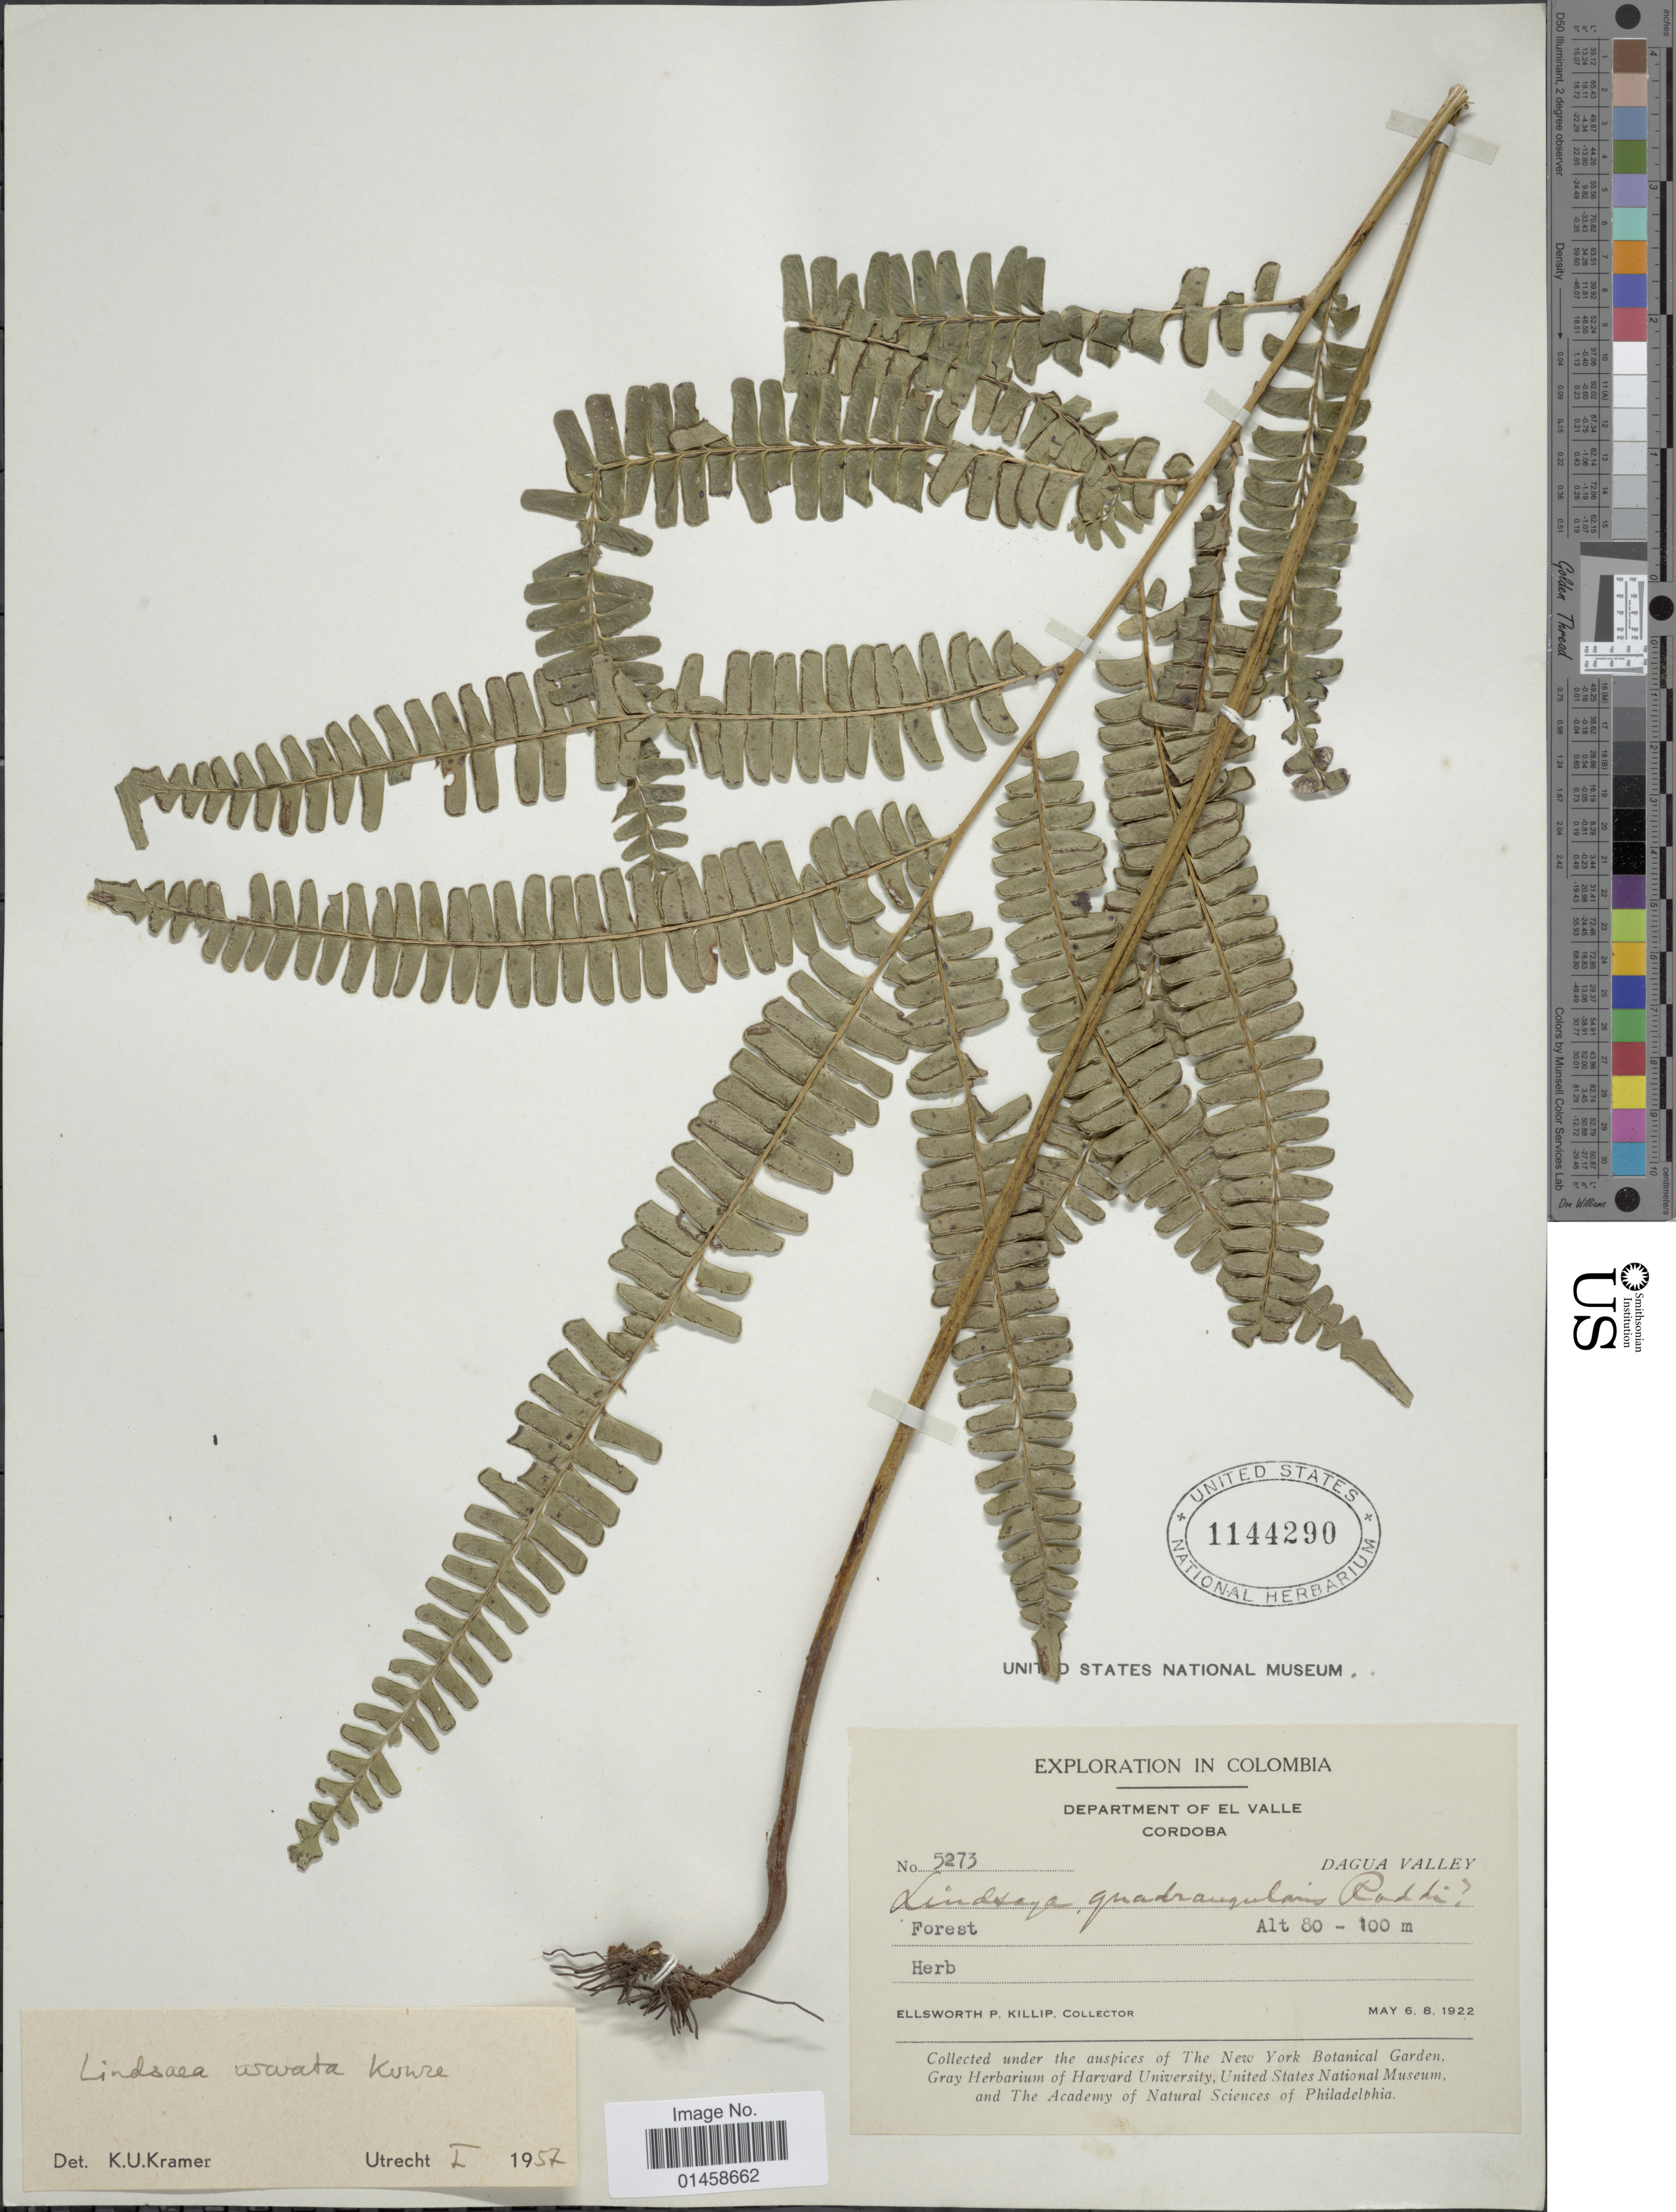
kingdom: Plantae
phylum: Tracheophyta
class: Polypodiopsida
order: Polypodiales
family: Lindsaeaceae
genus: Lindsaea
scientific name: Lindsaea arcuata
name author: Kunze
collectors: E. P. Killip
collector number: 5273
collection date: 1922-05-06/1922-05-08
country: Colombia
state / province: Córdoba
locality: El Valle, Dagua Valley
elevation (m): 80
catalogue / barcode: US 1144290